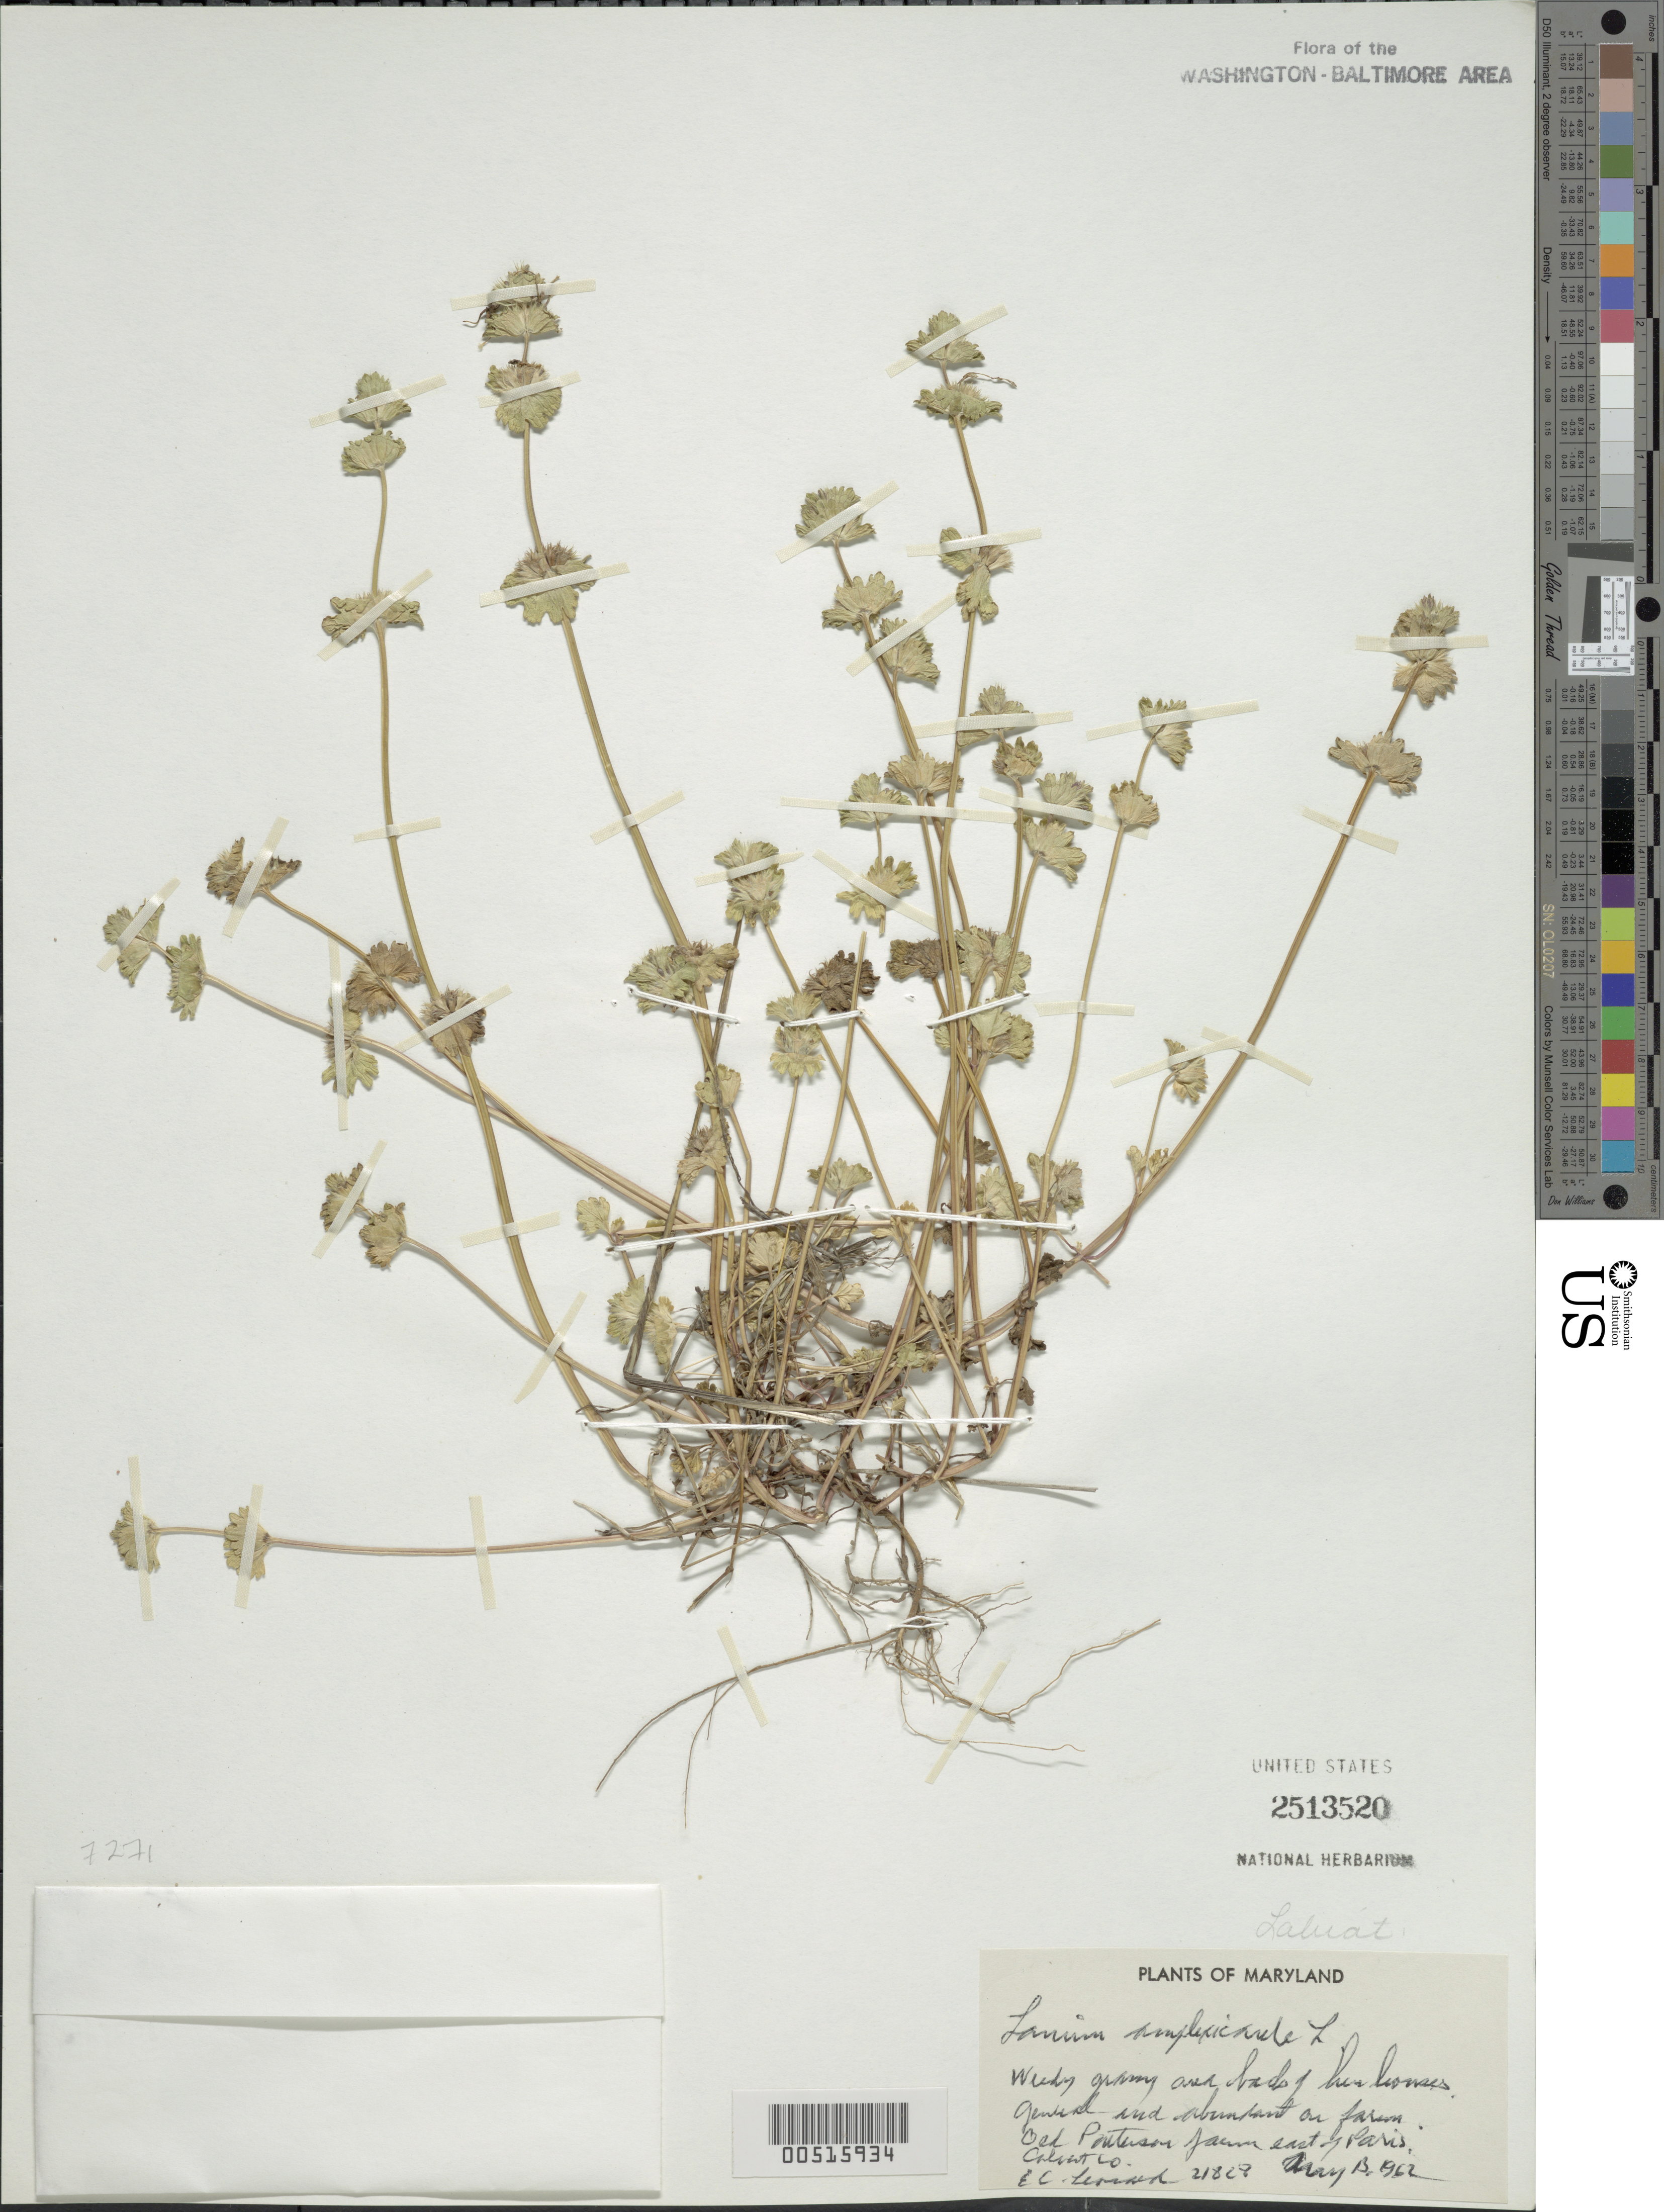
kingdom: Plantae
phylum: Tracheophyta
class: Magnoliopsida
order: Lamiales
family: Lamiaceae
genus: Lamium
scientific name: Lamium amplexicaule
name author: L.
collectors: E. C. Leonard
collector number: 21828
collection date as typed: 13 May 1962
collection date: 1962-05-13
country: United States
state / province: Maryland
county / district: Calvert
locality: Paris, E Of, Old Patterson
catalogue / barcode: US 2513520